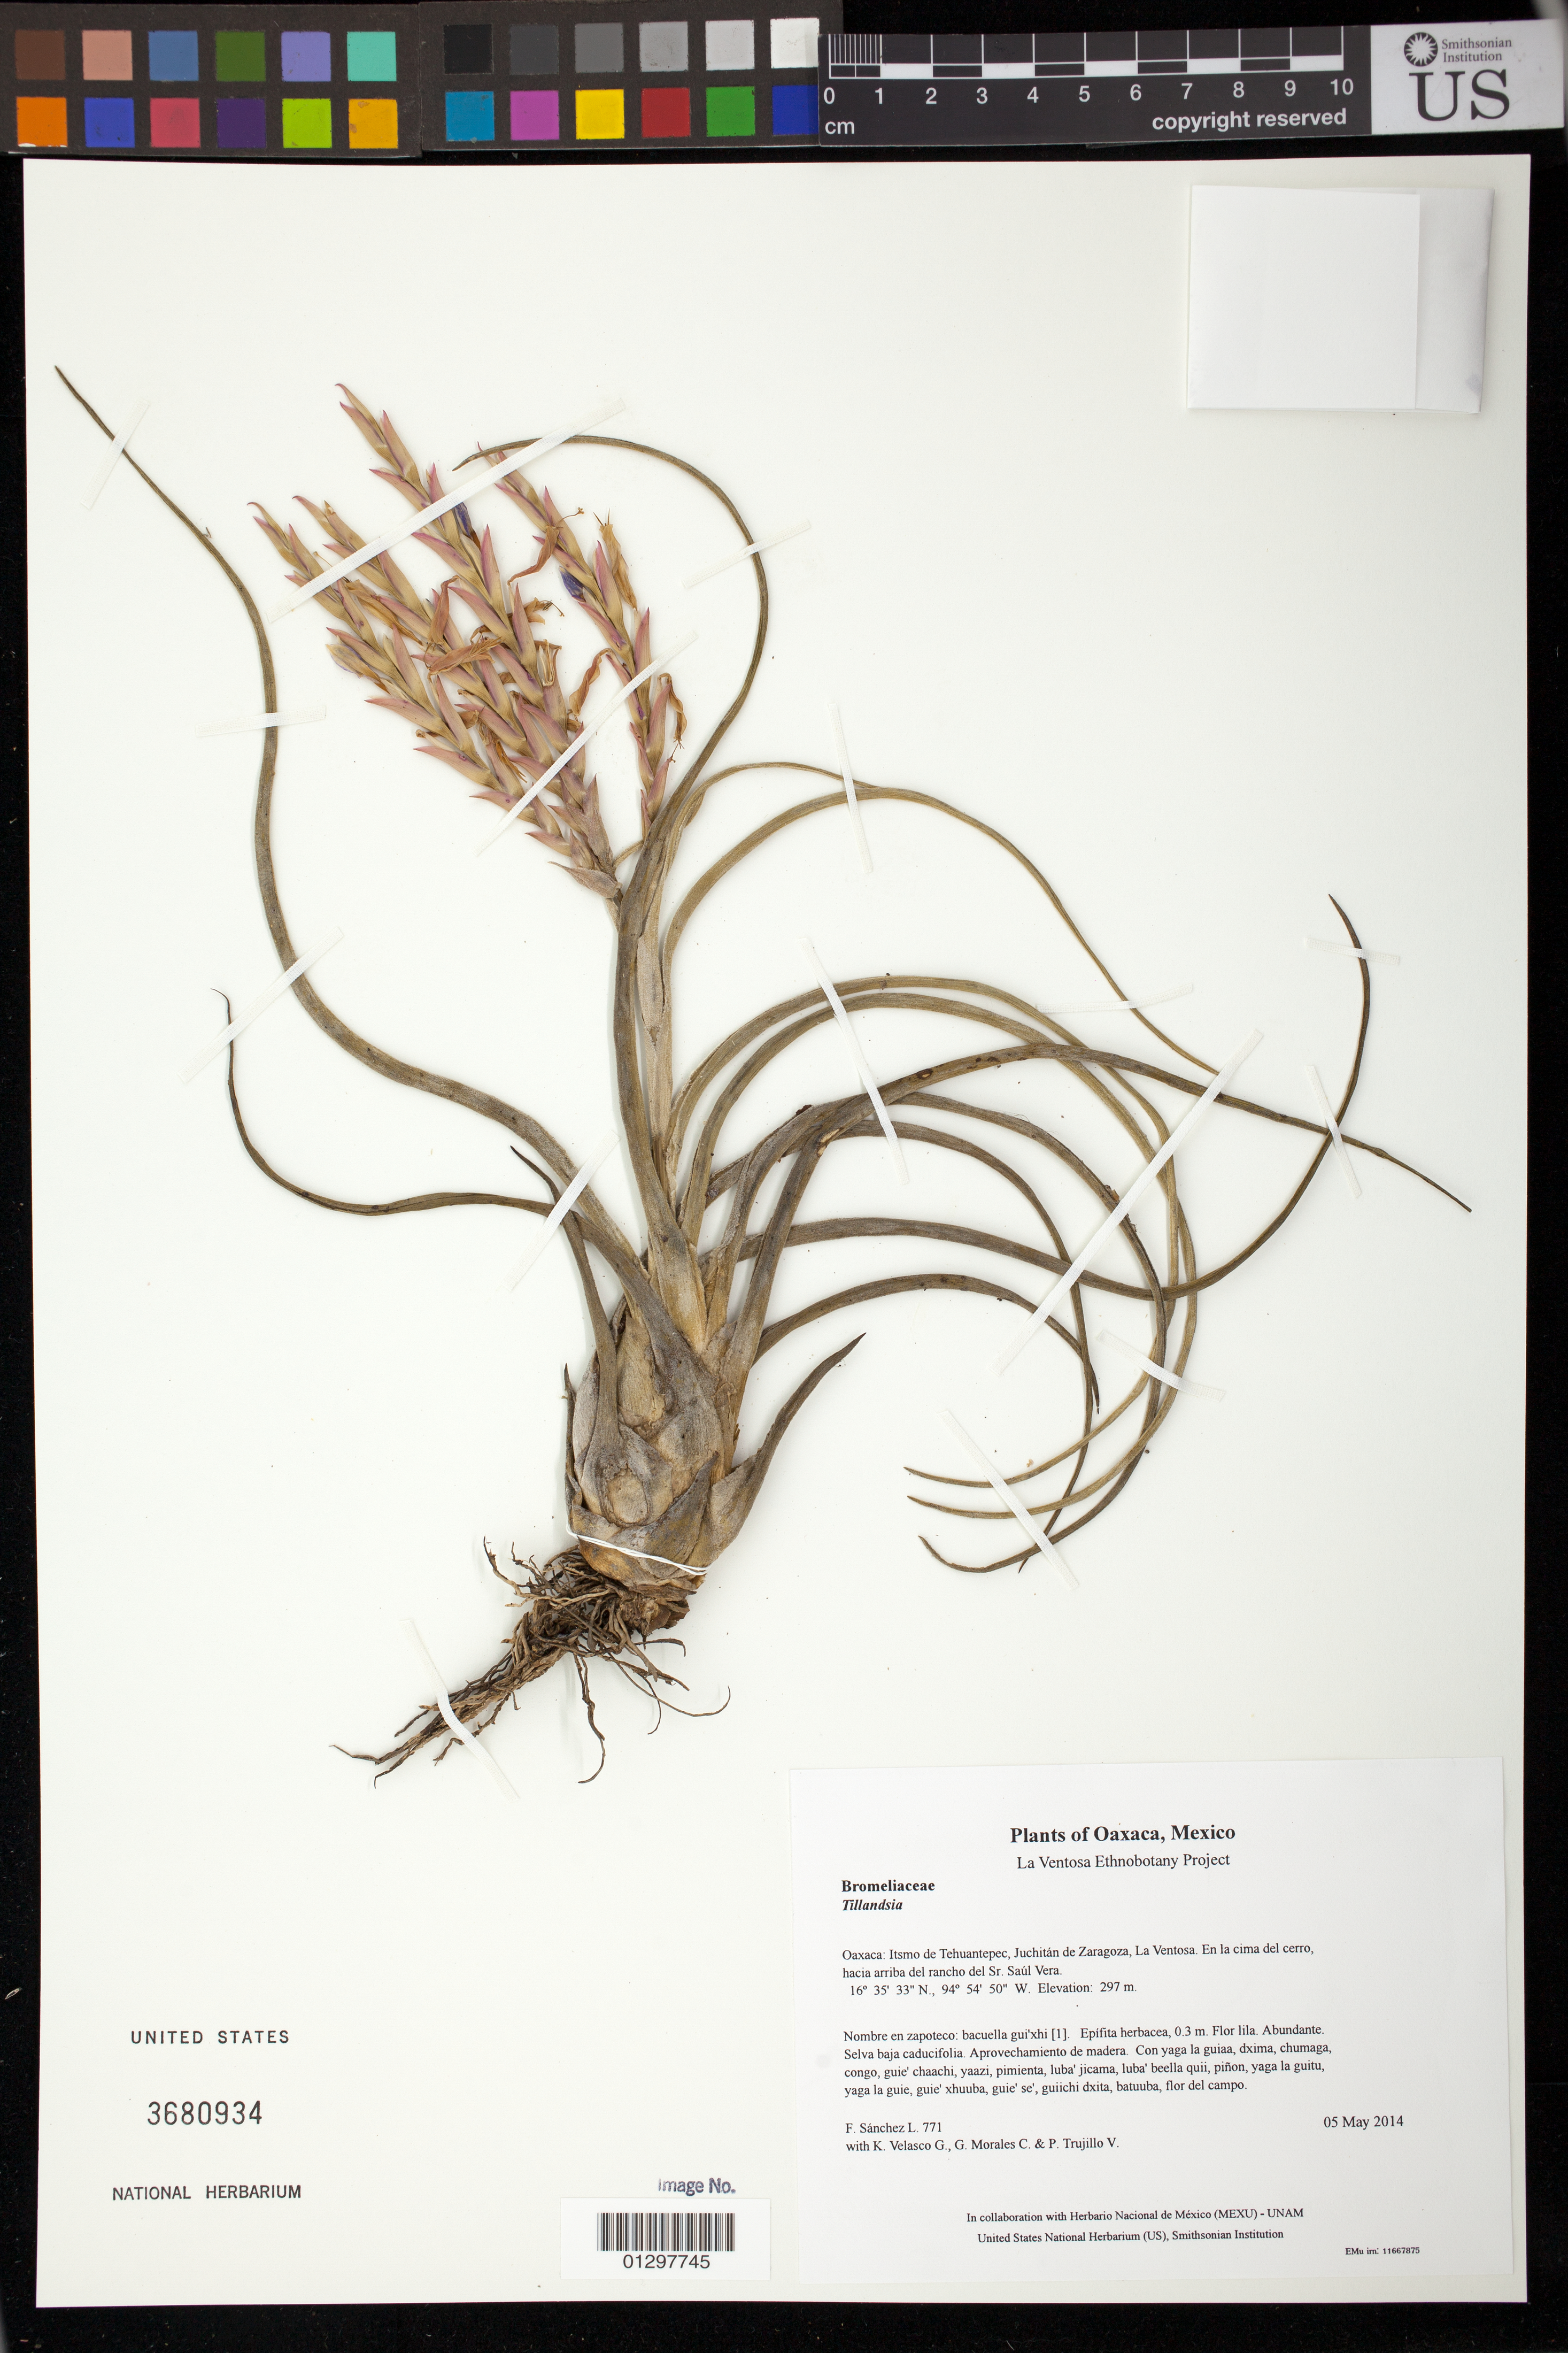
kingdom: Plantae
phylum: Tracheophyta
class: Liliopsida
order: Poales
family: Bromeliaceae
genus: Tillandsia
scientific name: Tillandsia caput-medusae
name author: É. Morren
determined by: Espejo, A.; López Ferrari, A. R.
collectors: F. Sánchez L., K. Velasco G., G. Morales C. & P. Trujillo V.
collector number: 771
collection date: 2014-05-05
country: Mexico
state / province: Oaxaca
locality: Itsmo de Tehuantepec, Juchitán de Zaragoza, La Ventosa. En la cima del cerro, hacia arriba del rancho del Sr. Saúl Vera.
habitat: Selva baja caducifolia. Aprovechamiento de madera.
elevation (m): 297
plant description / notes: MEXU, US; Guixi lu yaga. 0.3 m. Guie' lila. Stale.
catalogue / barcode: US 3680934